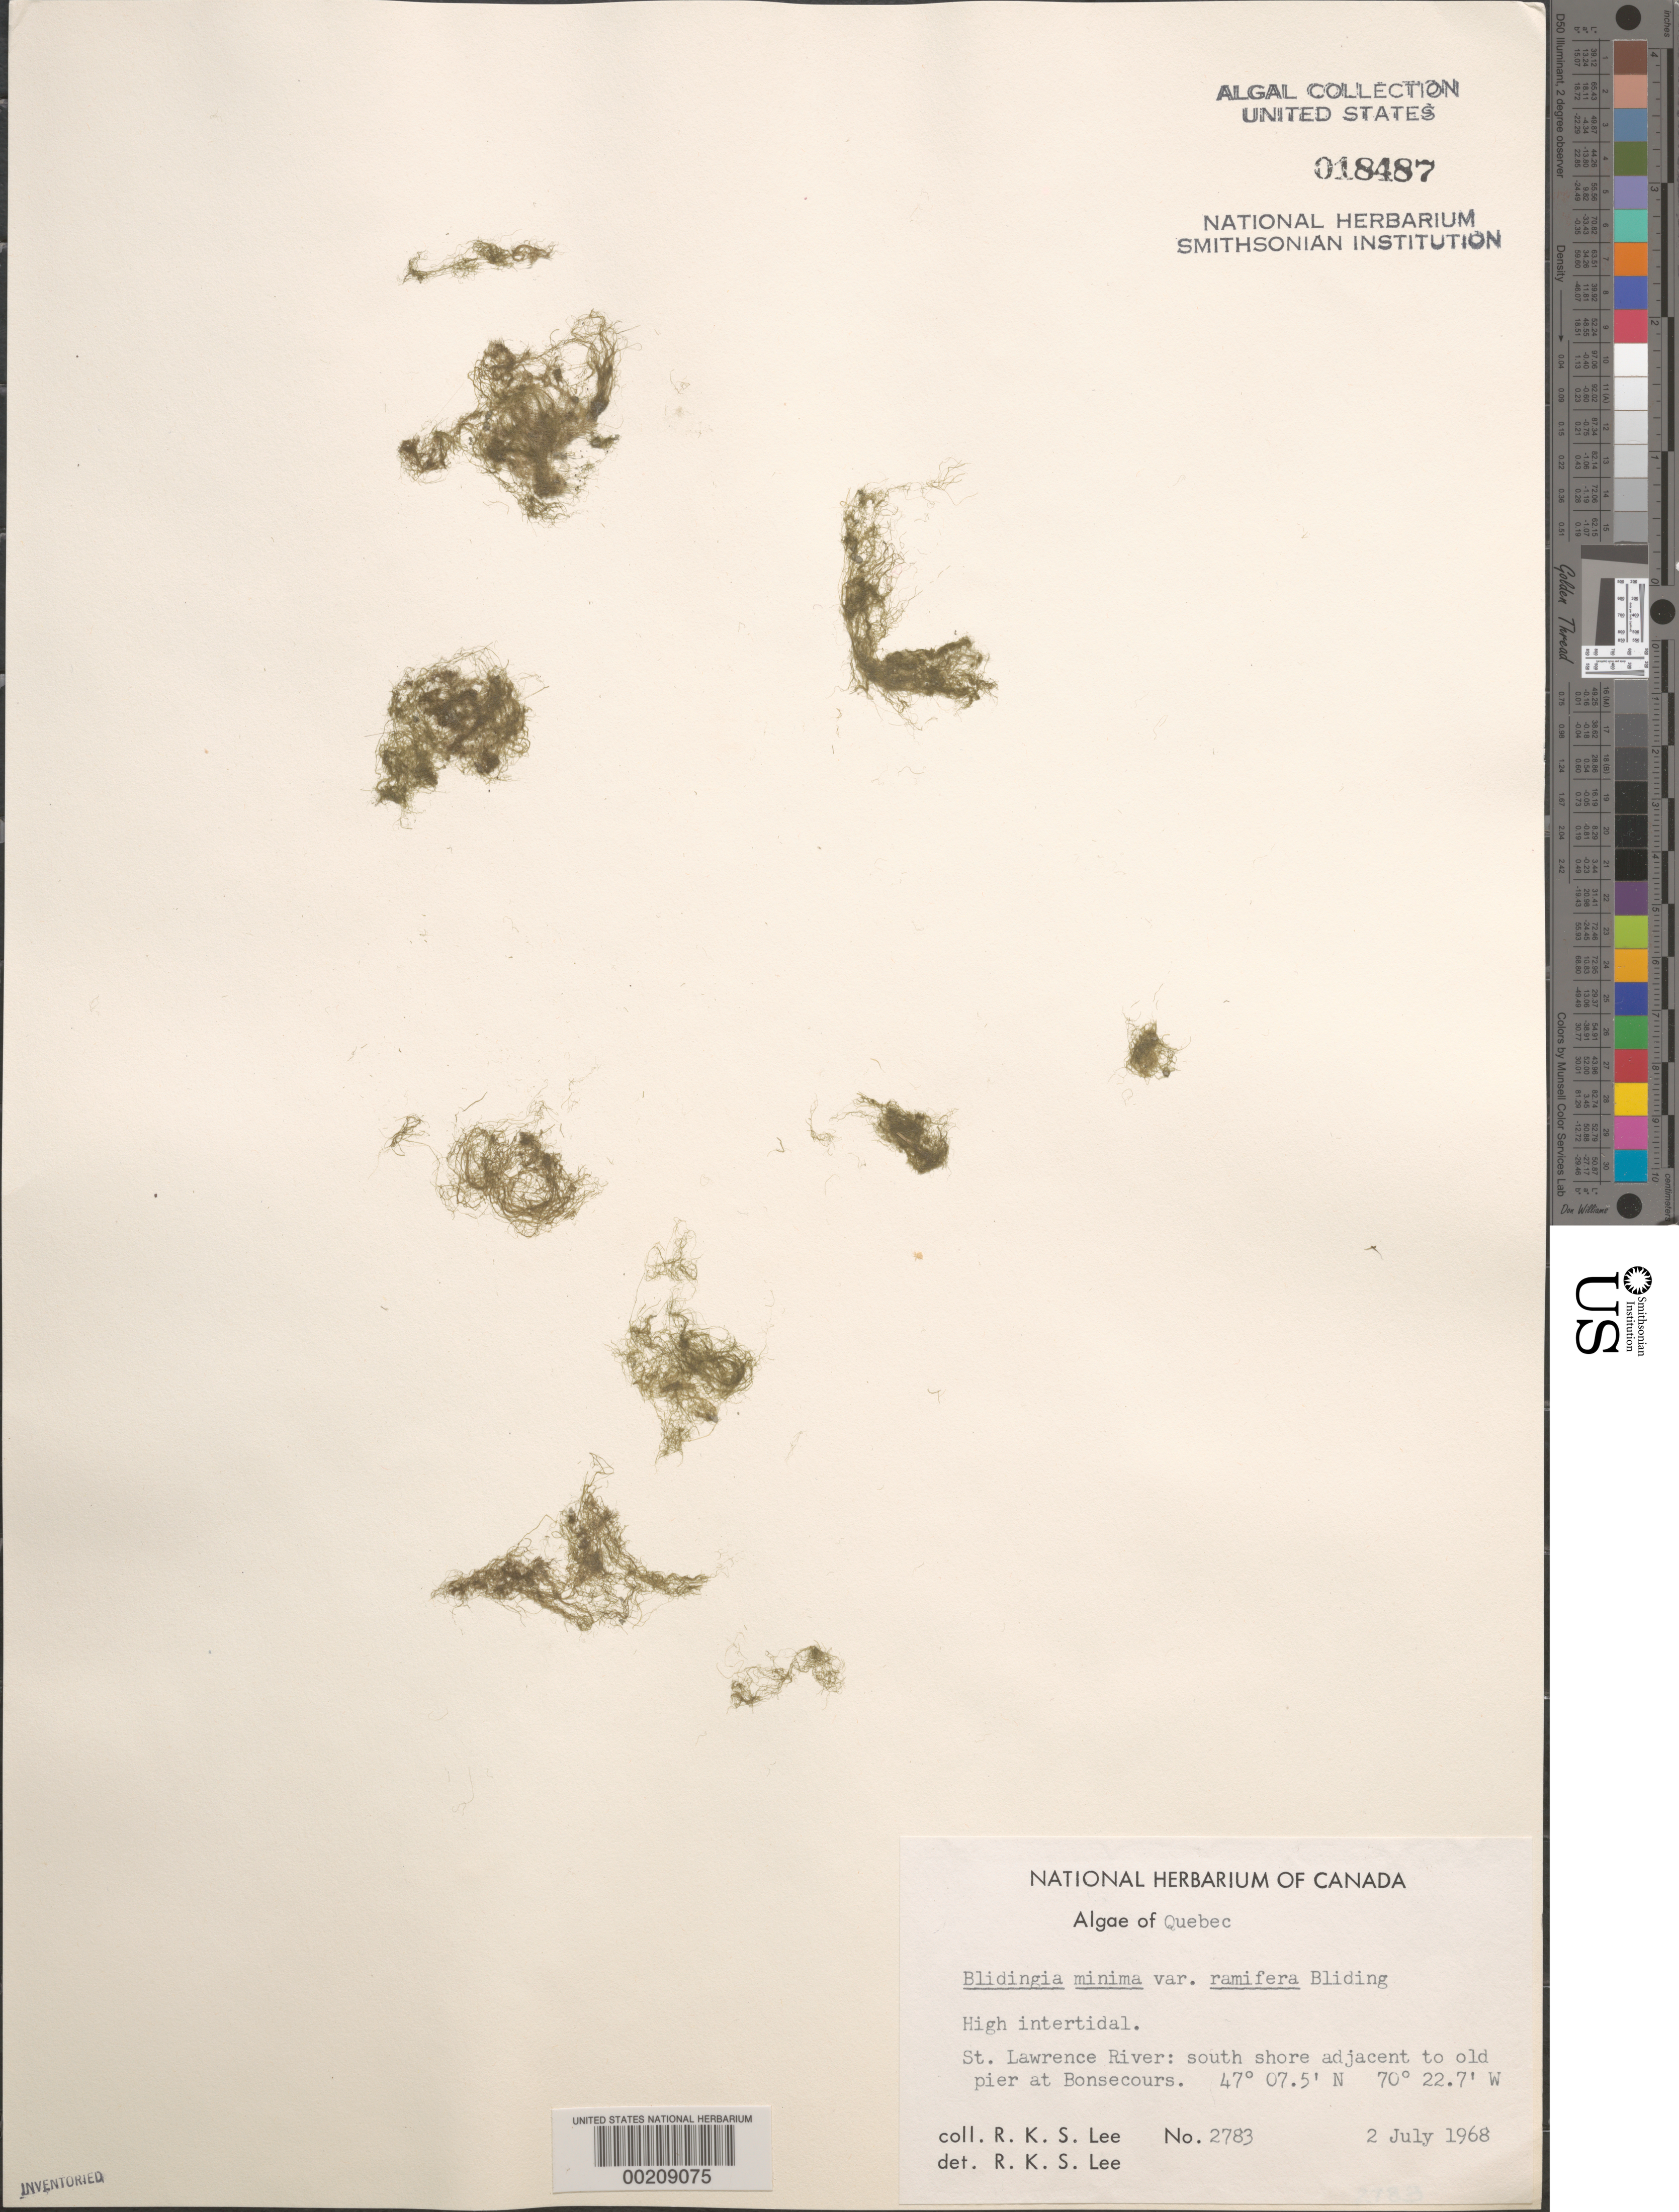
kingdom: Plantae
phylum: Chlorophyta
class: Ulvophyceae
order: Ulvales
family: Kornmanniaceae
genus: Blidingia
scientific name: Blidingia minima var. ramifera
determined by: Lee, R. K. S.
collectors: R. Lee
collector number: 2783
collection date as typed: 02 Jul 1968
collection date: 1968-07-02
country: Canada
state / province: Quebec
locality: Bonsecours, st. lawrence river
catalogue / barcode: US 18487